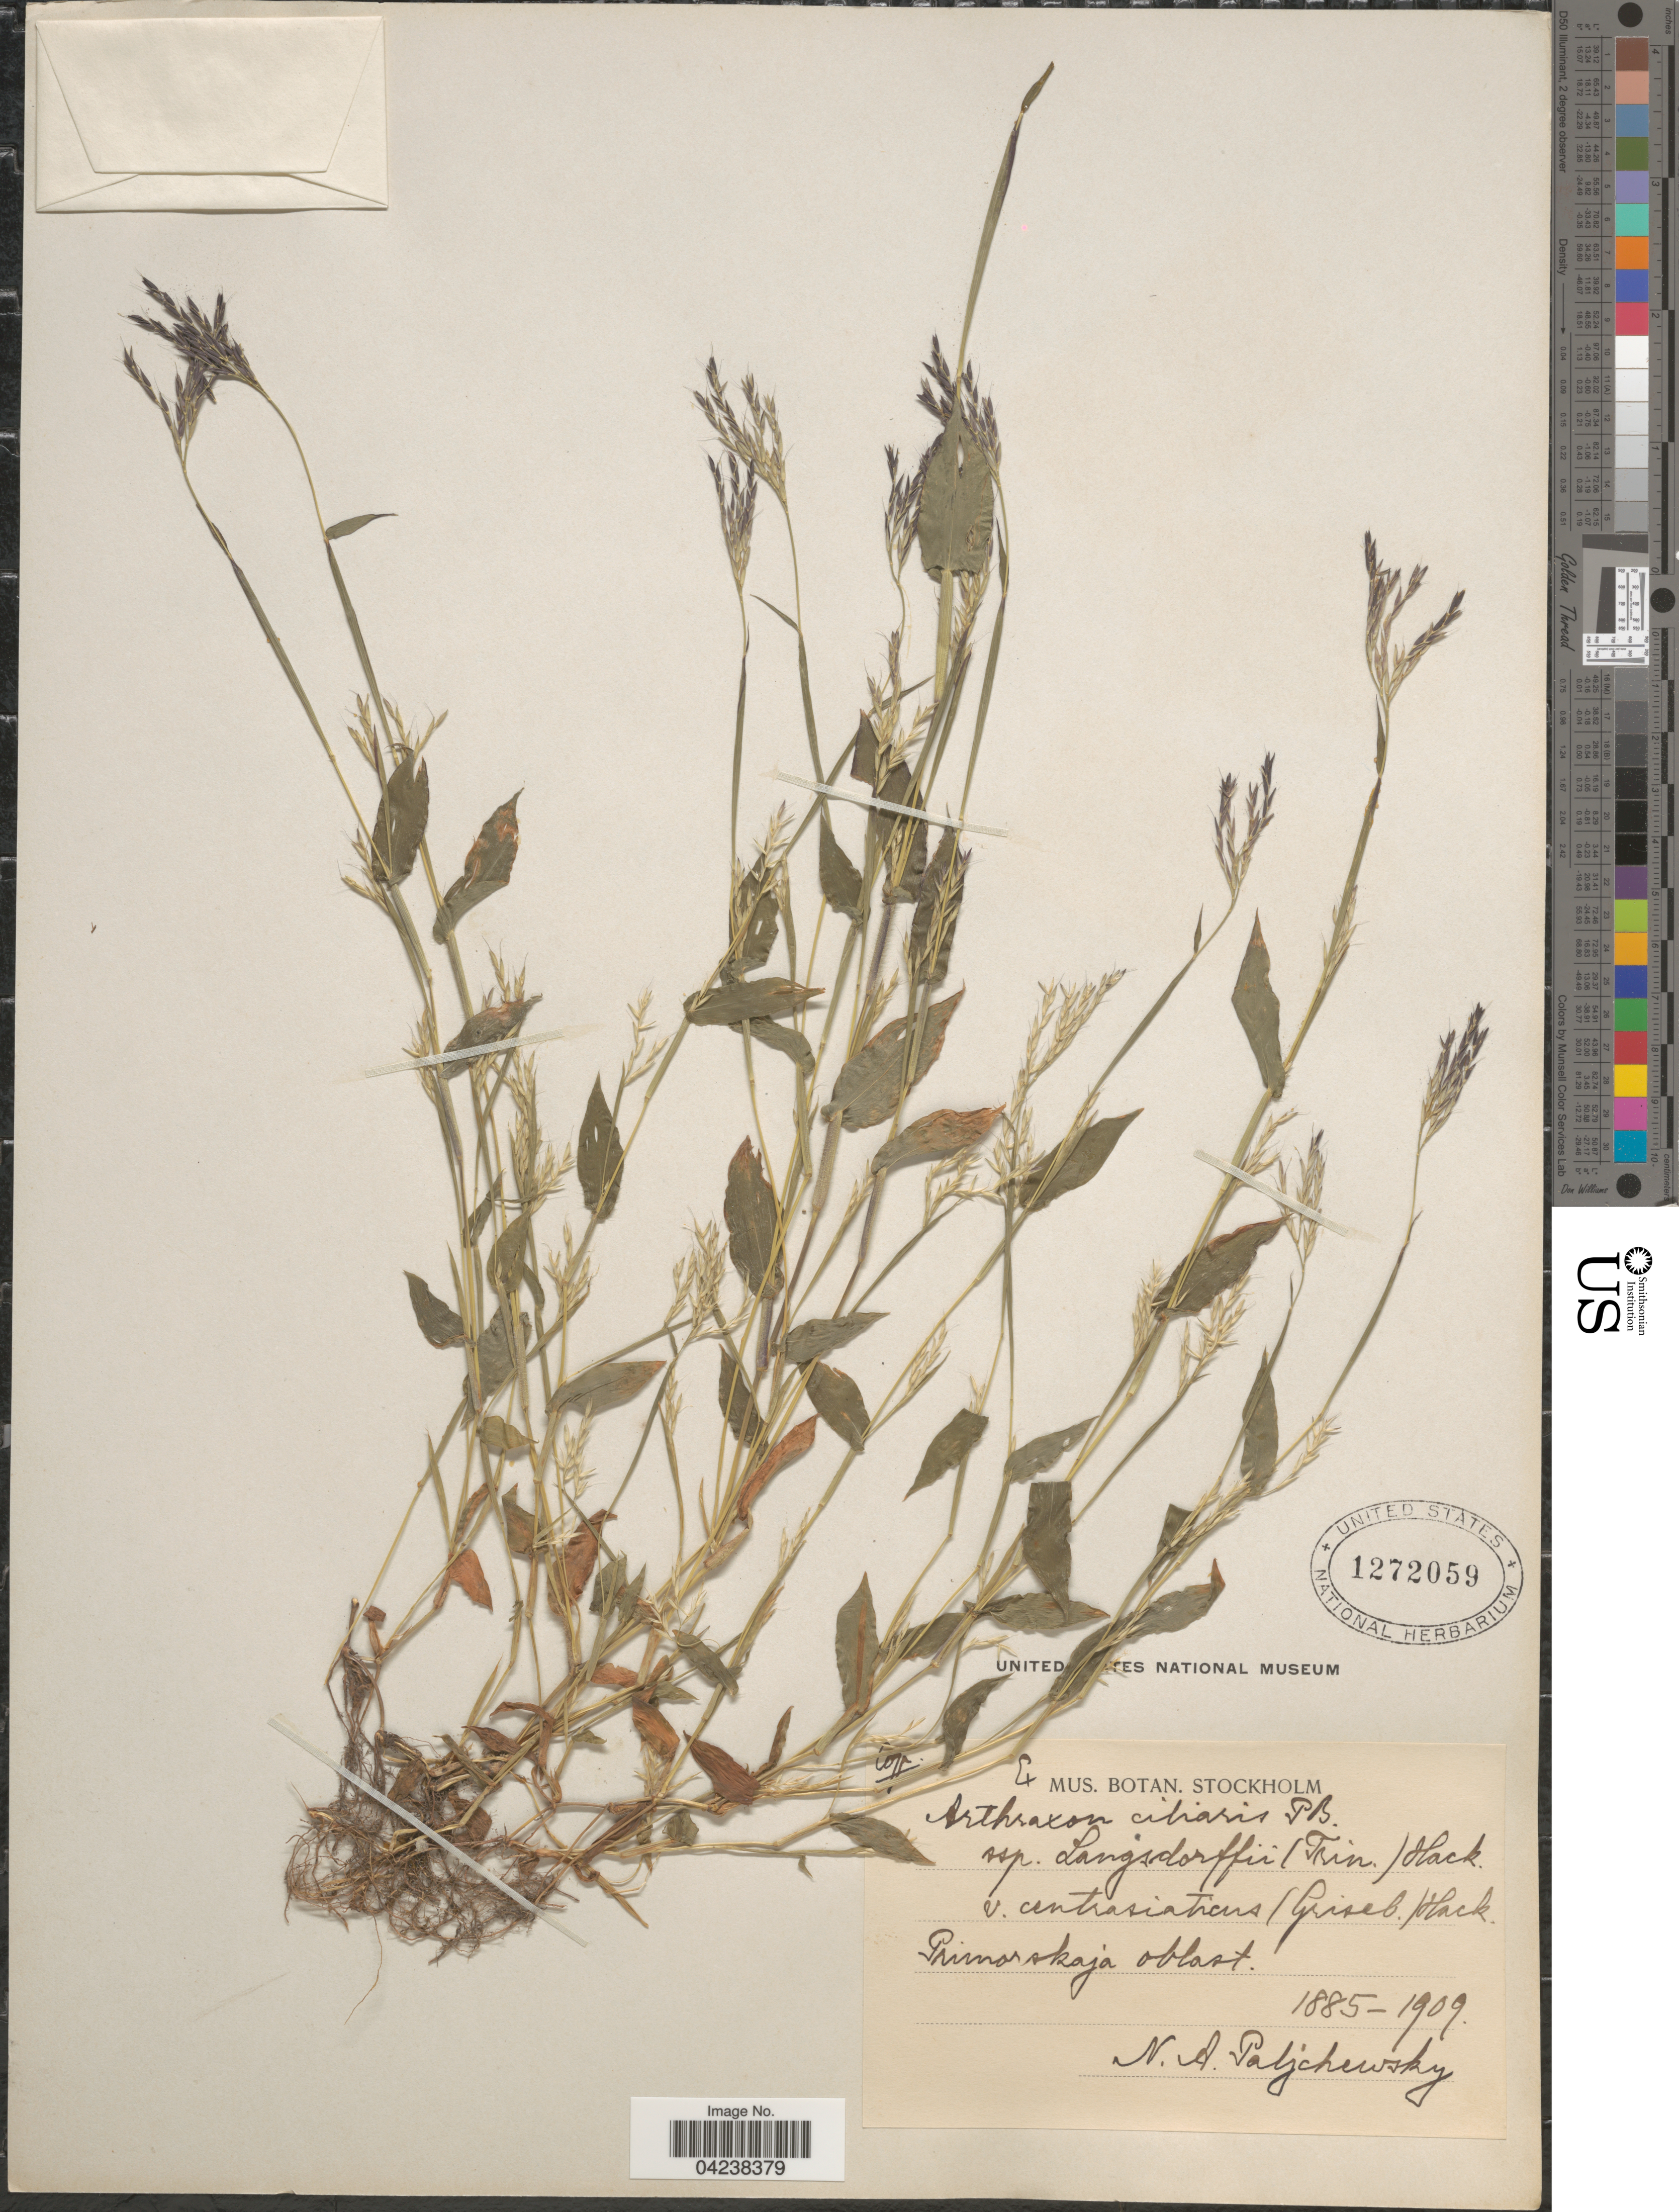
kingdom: Plantae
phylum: Tracheophyta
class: Liliopsida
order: Poales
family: Poaceae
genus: Arthraxon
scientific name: Arthraxon hispidus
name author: (Thunb.) Makino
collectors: N. Paljichewsky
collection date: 1885/1909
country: Russian Federation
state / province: Primorsky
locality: Primorskaja oblast.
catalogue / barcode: US 1272059